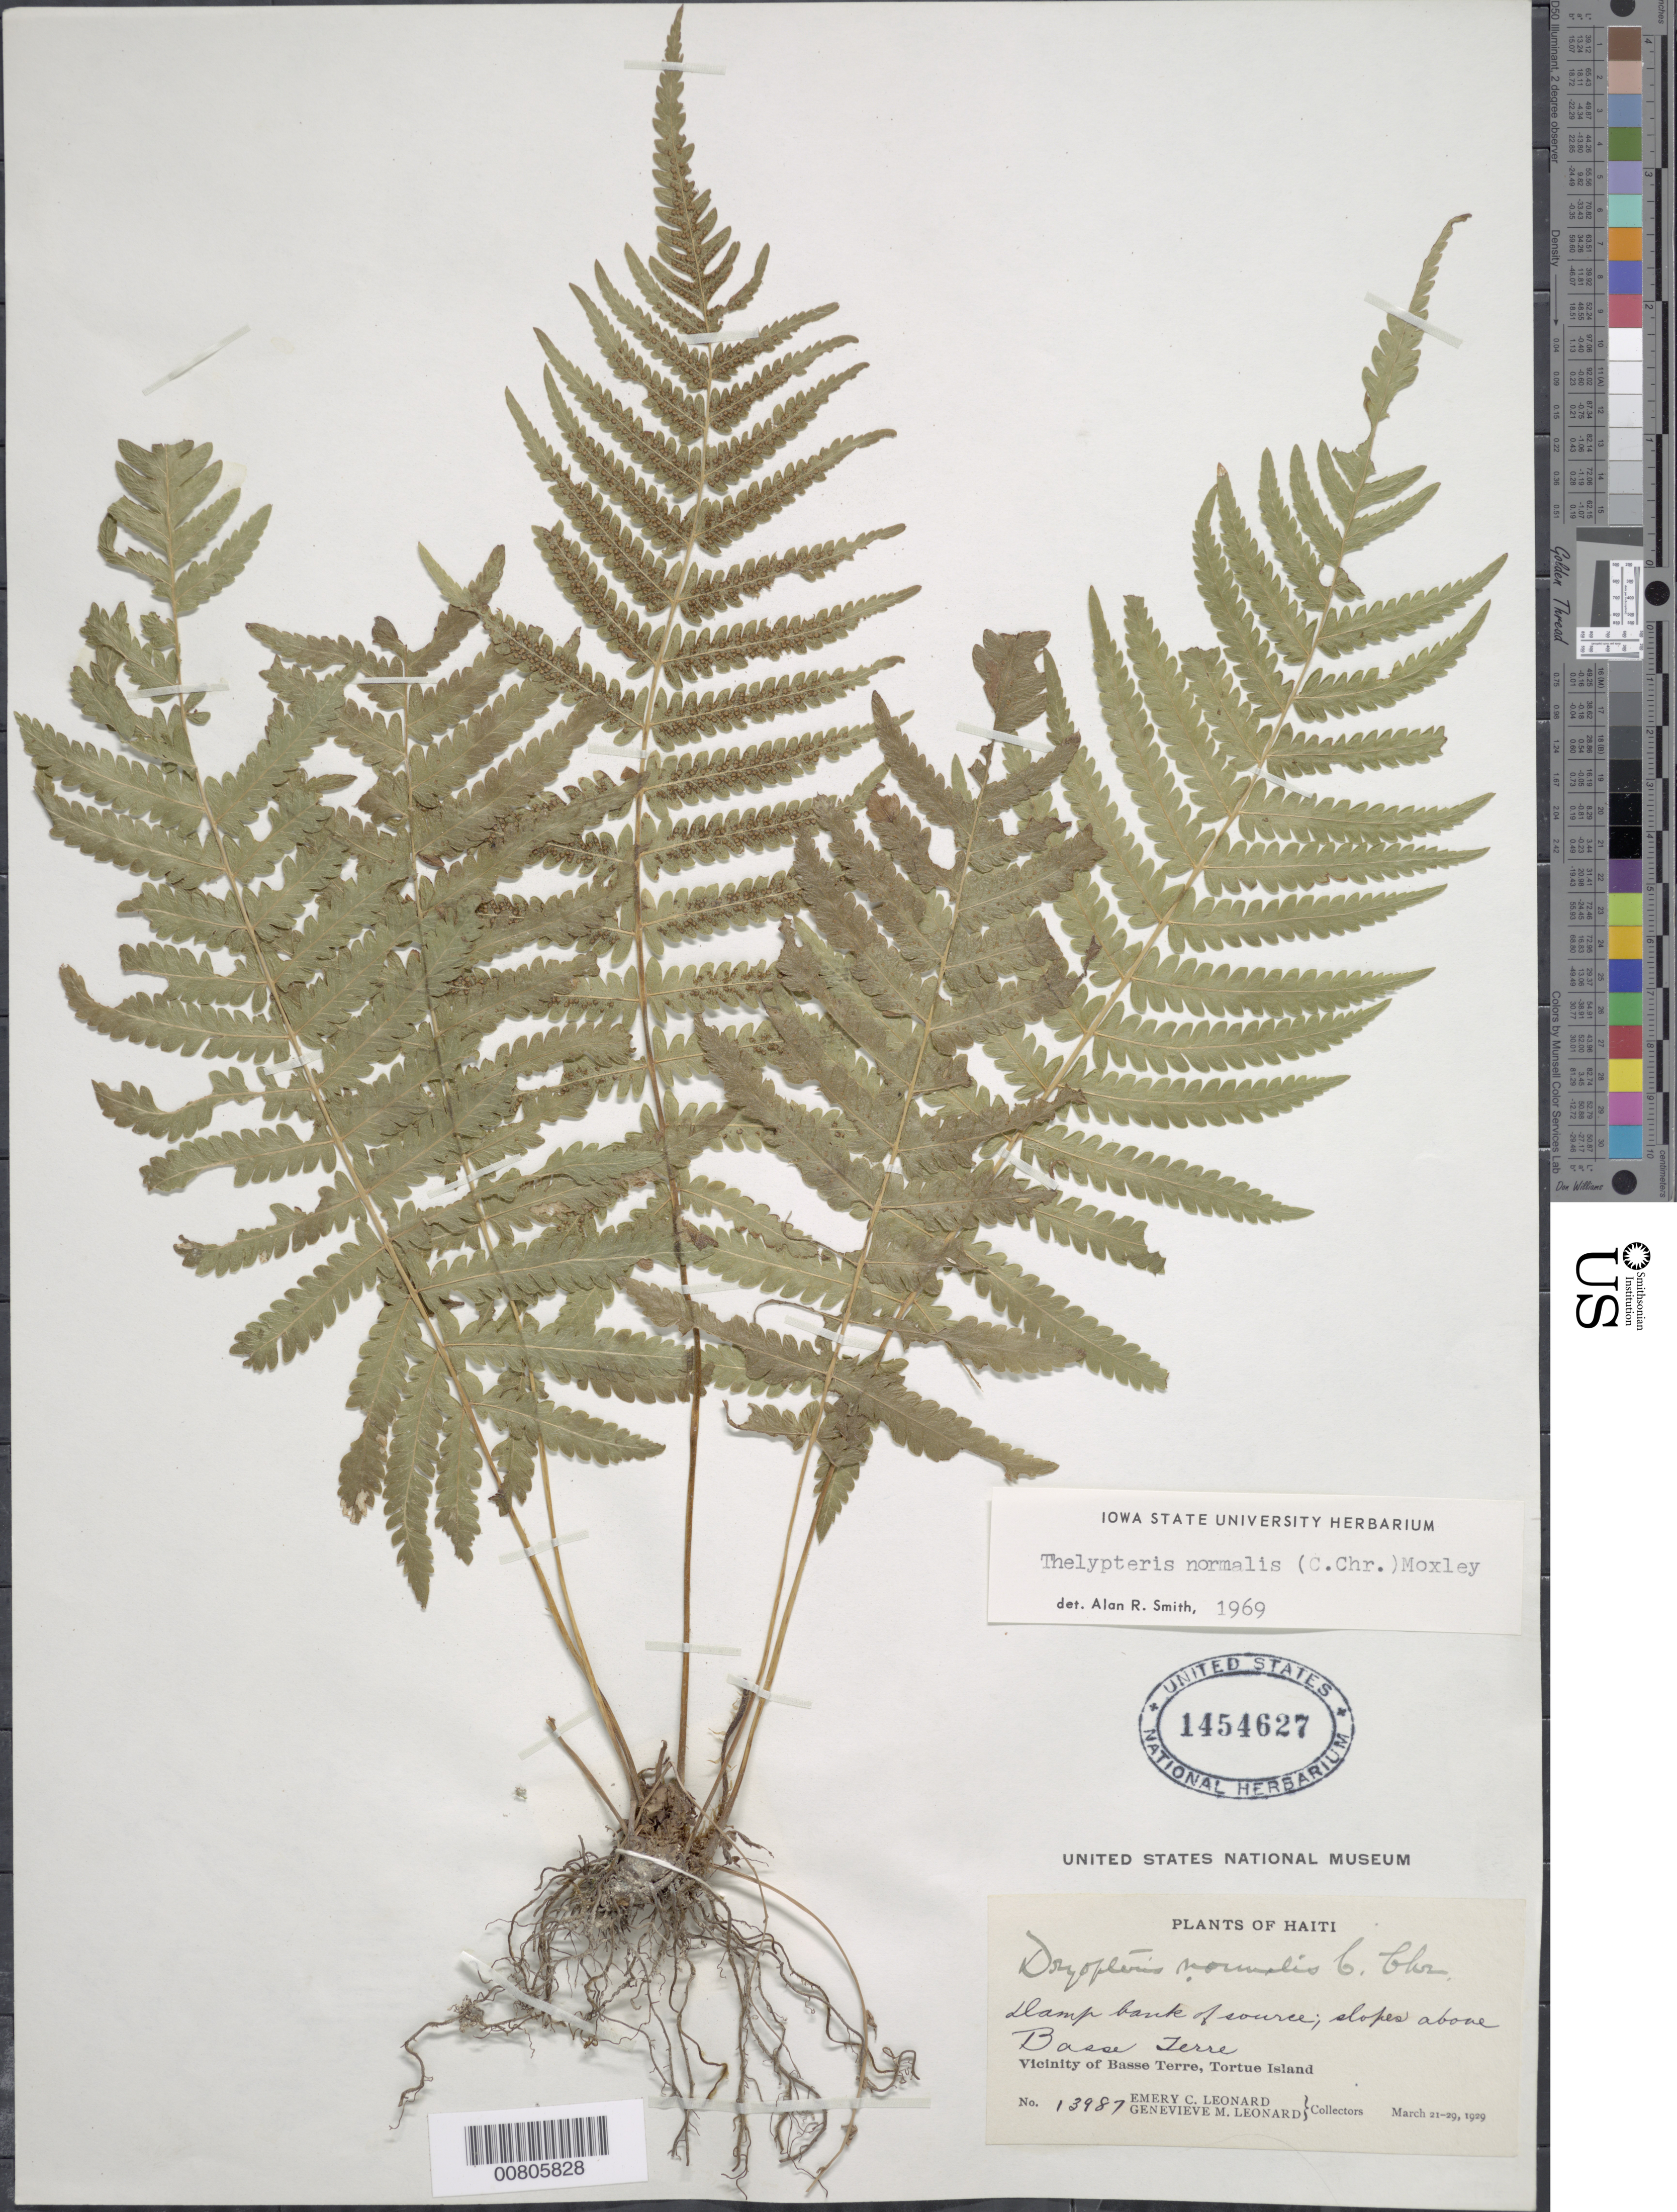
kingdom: Plantae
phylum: Tracheophyta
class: Polypodiopsida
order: Polypodiales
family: Thelypteridaceae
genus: Christella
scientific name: Christella kunthii comb. ined.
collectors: E. C. Leonard & G. M. Leonard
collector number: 13987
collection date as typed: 21 Mar 1929 to 29 Mar 1929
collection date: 1929-03-21/1929-03-29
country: Haiti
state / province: Nord-Óuest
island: Île de la Tortue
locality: Tortue Island, slopes above Basse Terre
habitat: Damp bank of source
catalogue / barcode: US 1454627